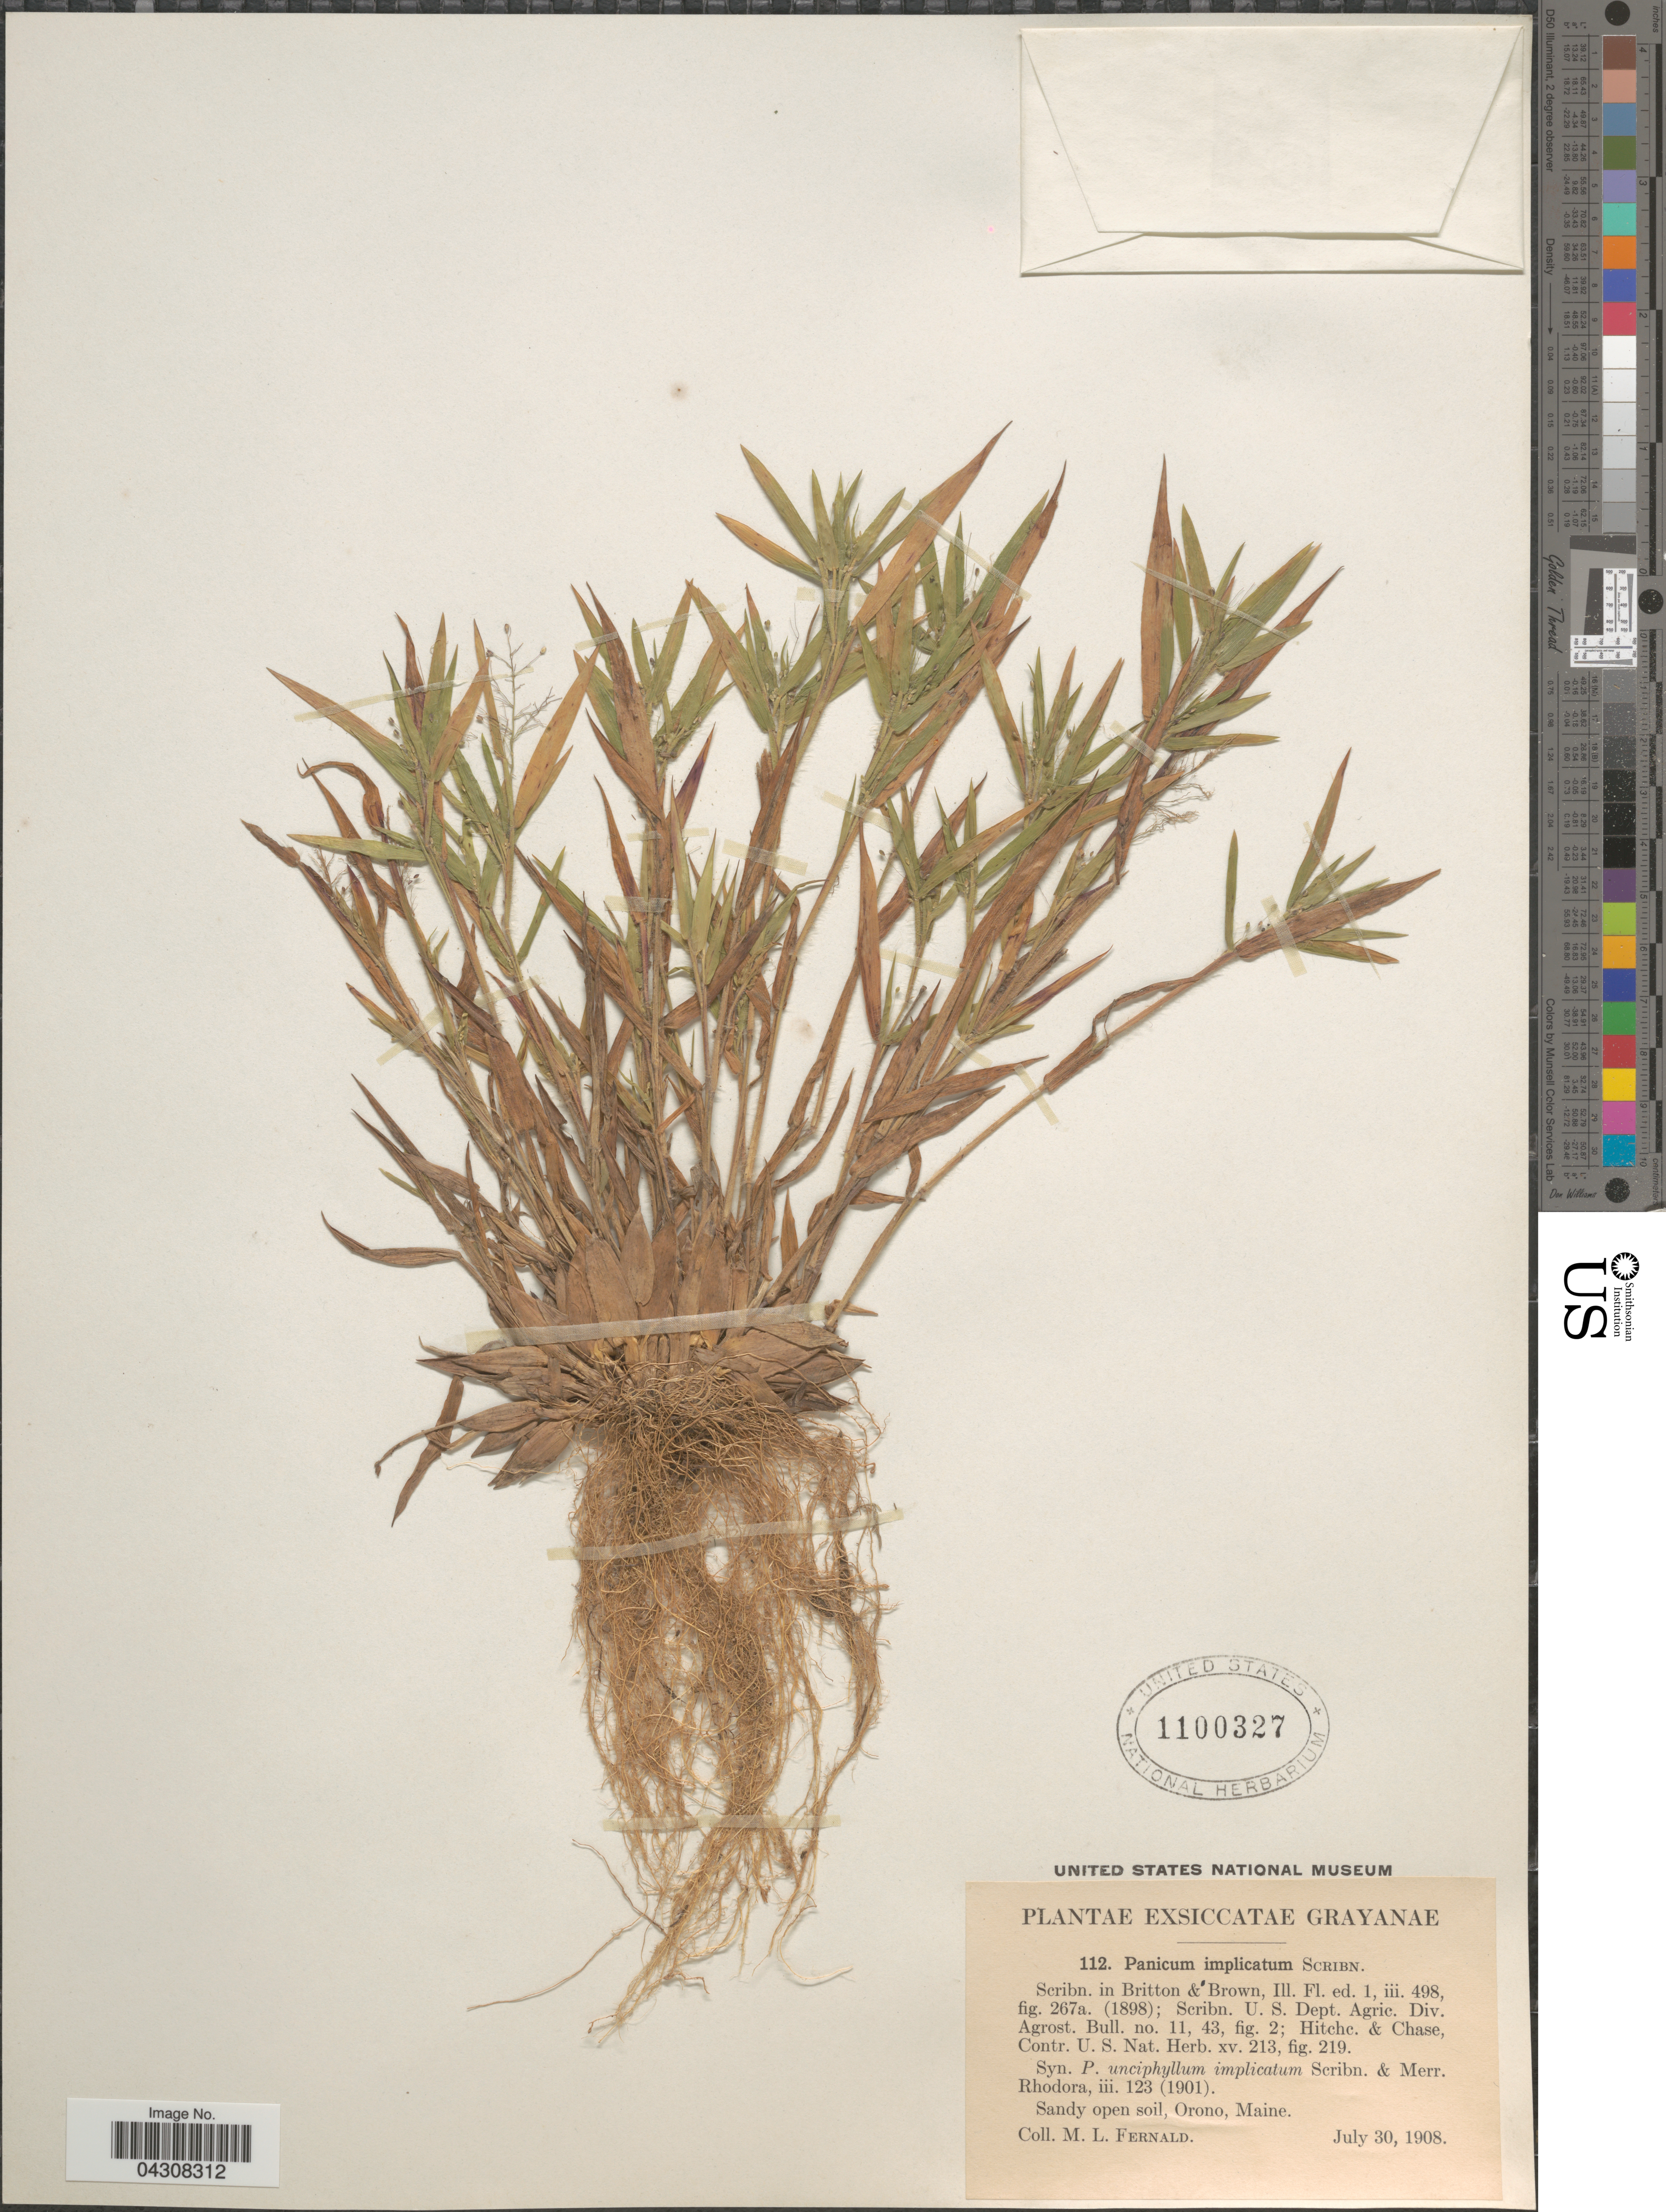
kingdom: Plantae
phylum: Tracheophyta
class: Liliopsida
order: Poales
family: Poaceae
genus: Dichanthelium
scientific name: Dichanthelium acuminatum var. acuminatum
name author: (Sw.) Gould & C.A. Clark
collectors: M. L. Fernald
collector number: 112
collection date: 1908-07-30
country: United States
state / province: Maine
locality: Sandy open soil, Orono.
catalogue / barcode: US 1100327